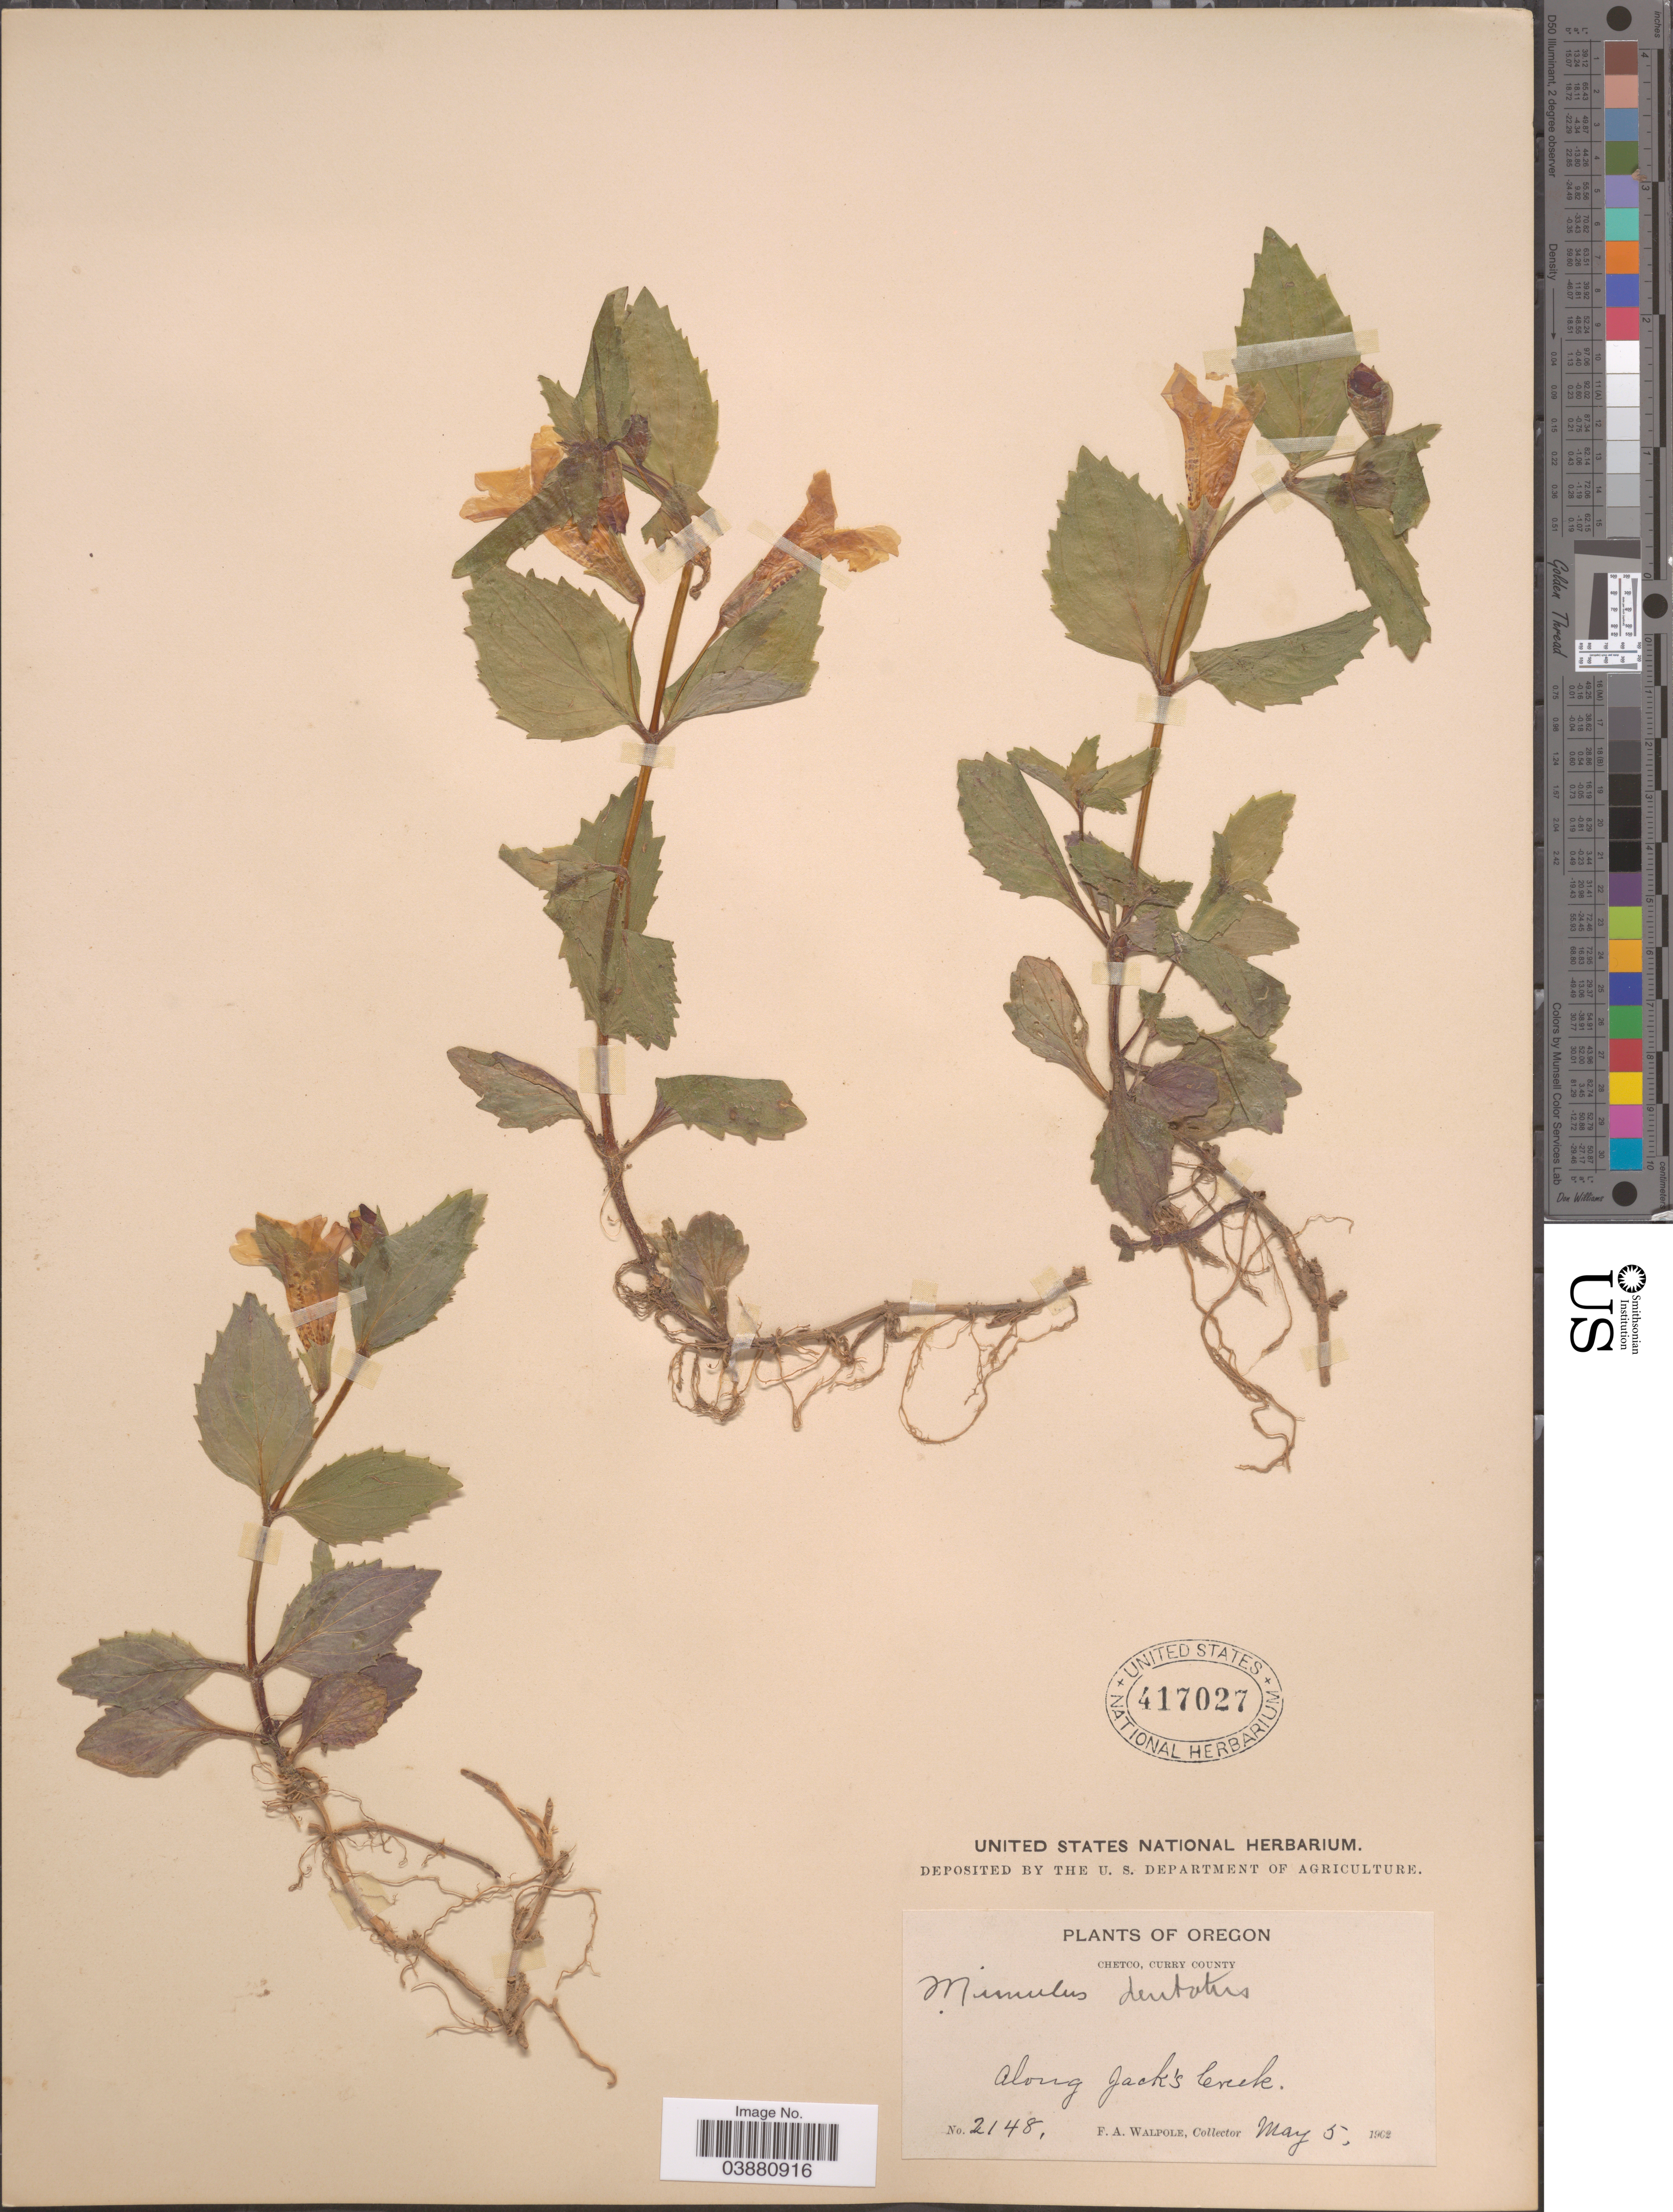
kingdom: Plantae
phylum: Tracheophyta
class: Magnoliopsida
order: Lamiales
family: Phrymaceae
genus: Mimulus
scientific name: Mimulus dentatus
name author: Nutt. ex Benth.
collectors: F. Walpole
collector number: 2148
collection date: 1902-05-05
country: United States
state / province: Oregon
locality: Chetco, Curry County. Along Jack's Creek.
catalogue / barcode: US 417027